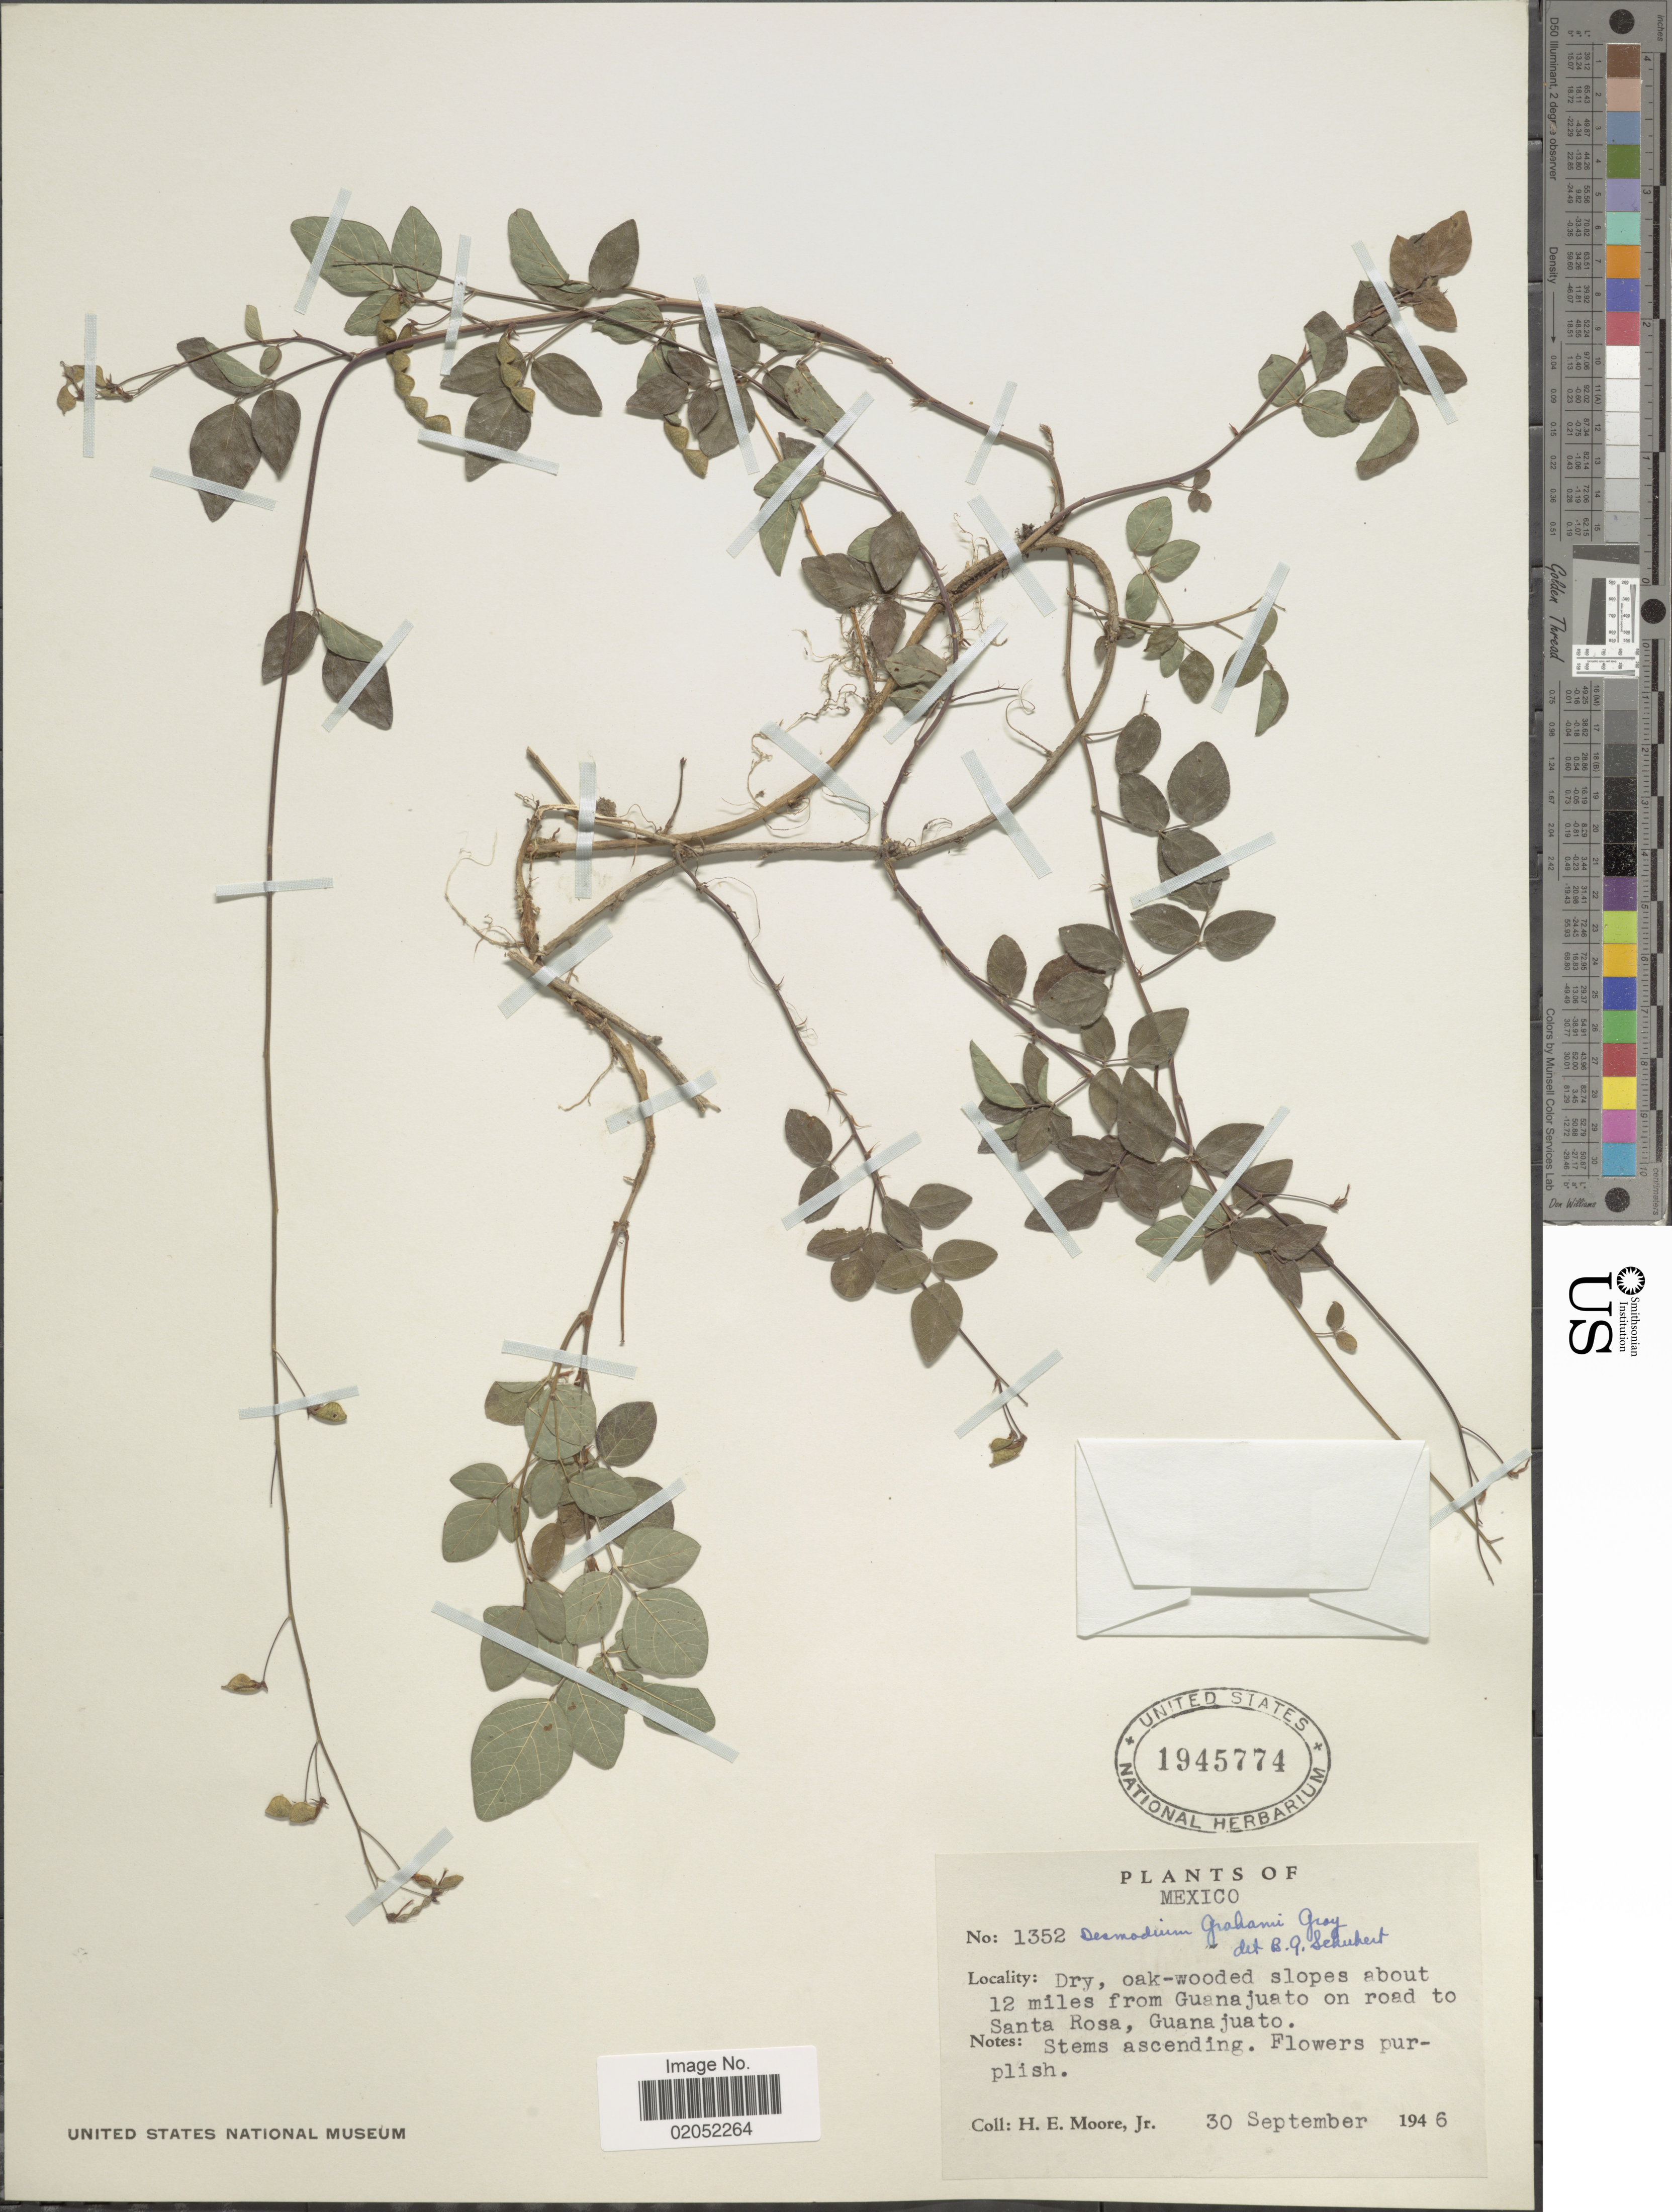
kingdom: Plantae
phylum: Tracheophyta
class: Magnoliopsida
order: Fabales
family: Fabaceae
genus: Desmodium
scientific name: Desmodium grahamii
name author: A. Gray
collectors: H. Moore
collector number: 1352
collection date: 1946-09-30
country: Mexico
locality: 12 miles from Guanajuato on road to Santa Rosa, Guanajuato.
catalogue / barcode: US 1945774